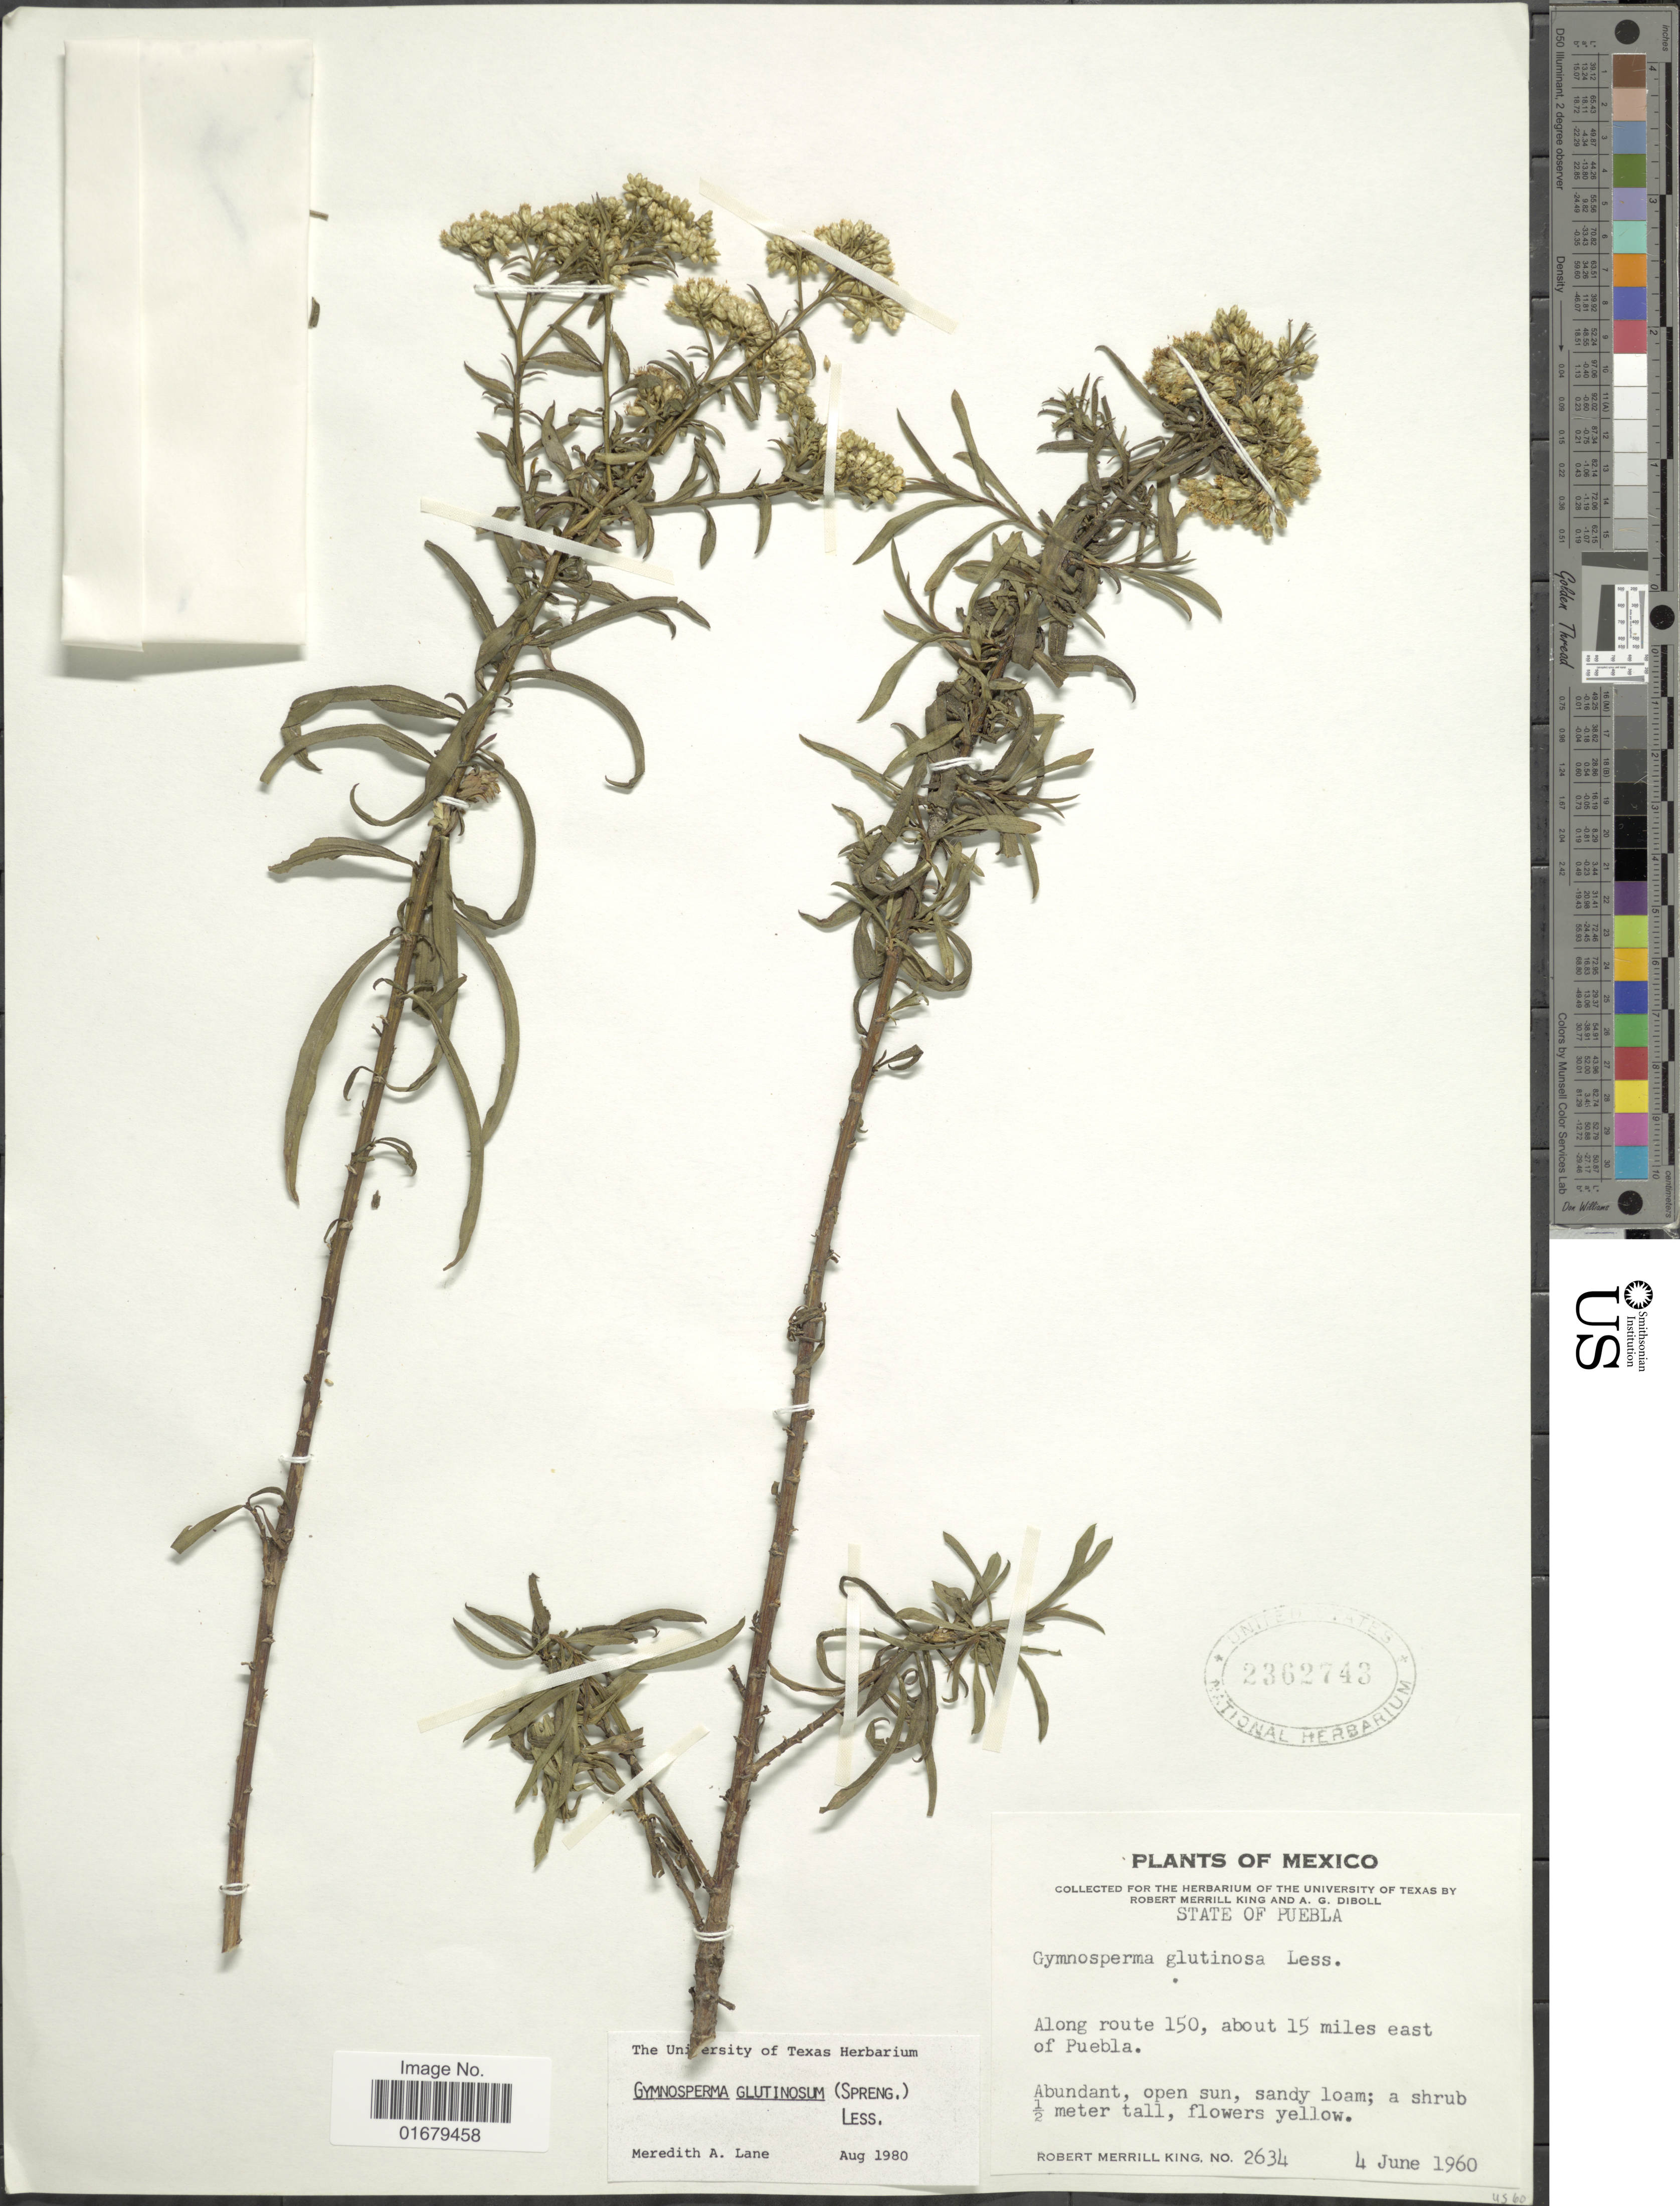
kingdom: Plantae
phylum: Tracheophyta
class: Magnoliopsida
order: Asterales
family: Asteraceae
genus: Gymnosperma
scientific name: Gymnosperma glutinosum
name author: (Spreng.) Less.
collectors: R. M. King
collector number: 2634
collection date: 1960-06-04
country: Mexico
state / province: Puebla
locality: Along route 150, about 15 miles east of Puebla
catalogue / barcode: US 2362743